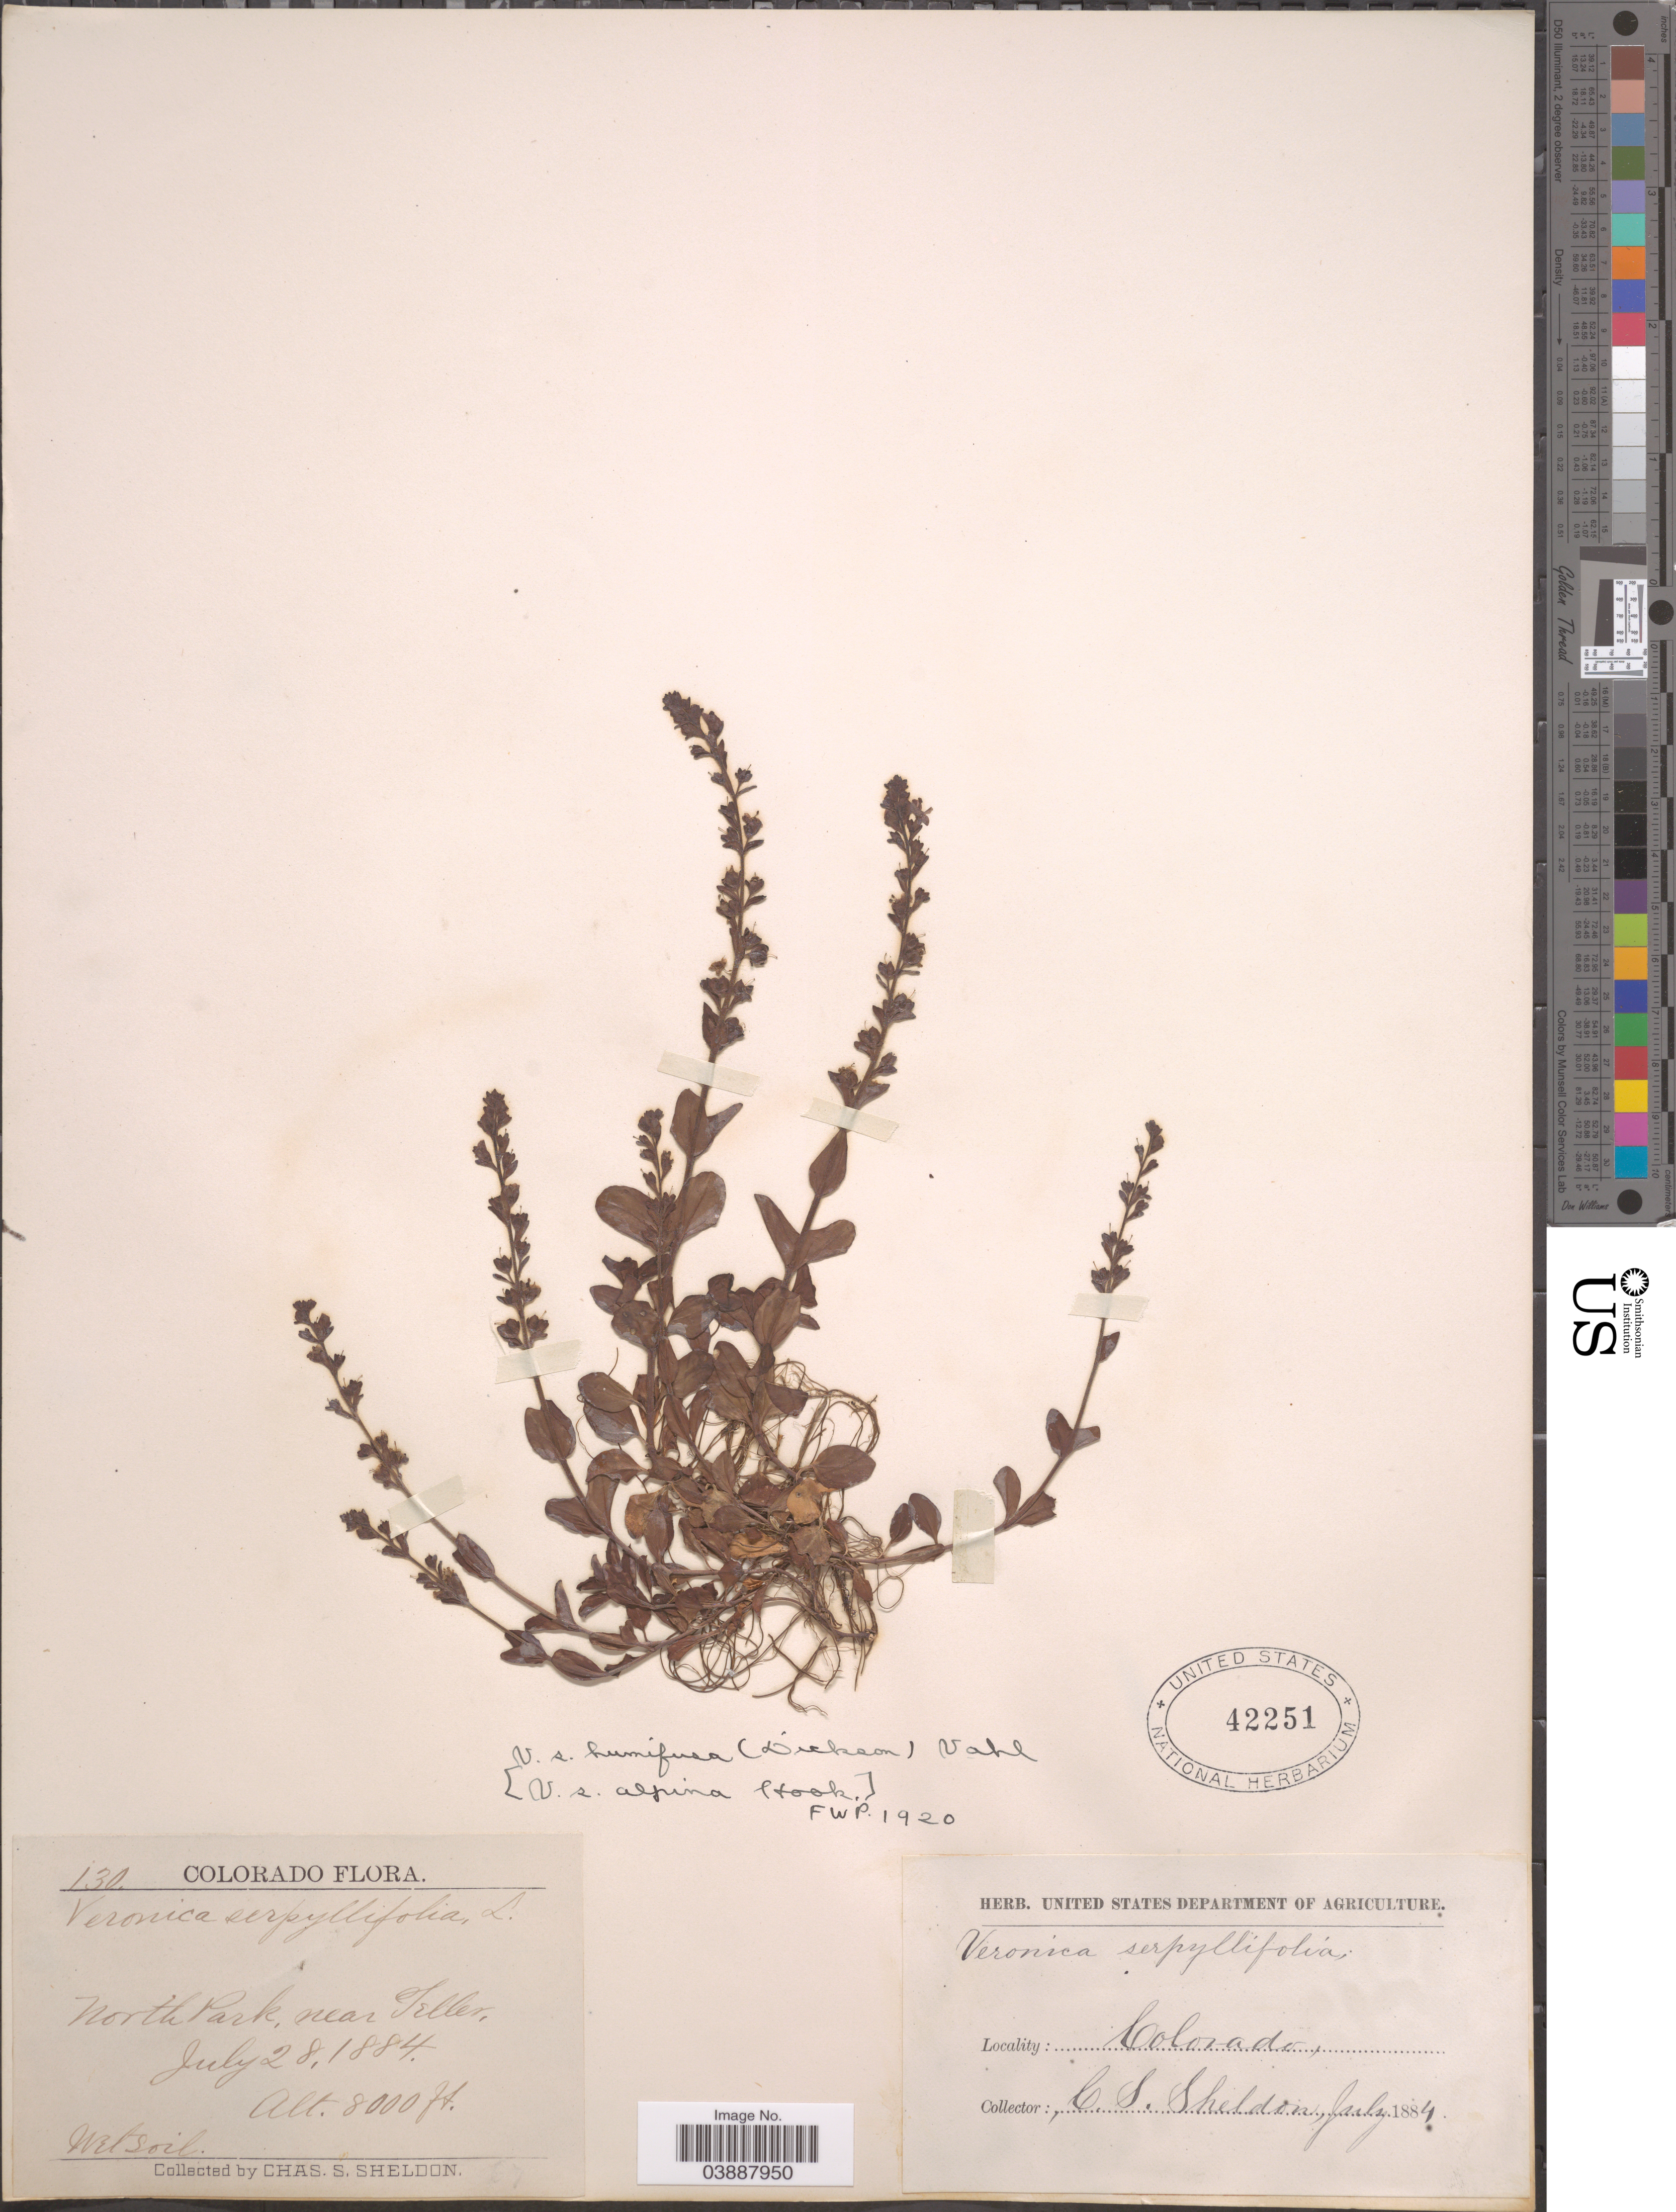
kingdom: Plantae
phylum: Tracheophyta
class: Magnoliopsida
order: Lamiales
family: Plantaginaceae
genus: Veronica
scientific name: Veronica serpyllifolia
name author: L.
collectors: C. S. Sheldon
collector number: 130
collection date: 1884-07-28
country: United States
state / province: Colorado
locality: North Park near Teller.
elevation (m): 2438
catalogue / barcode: US 42251